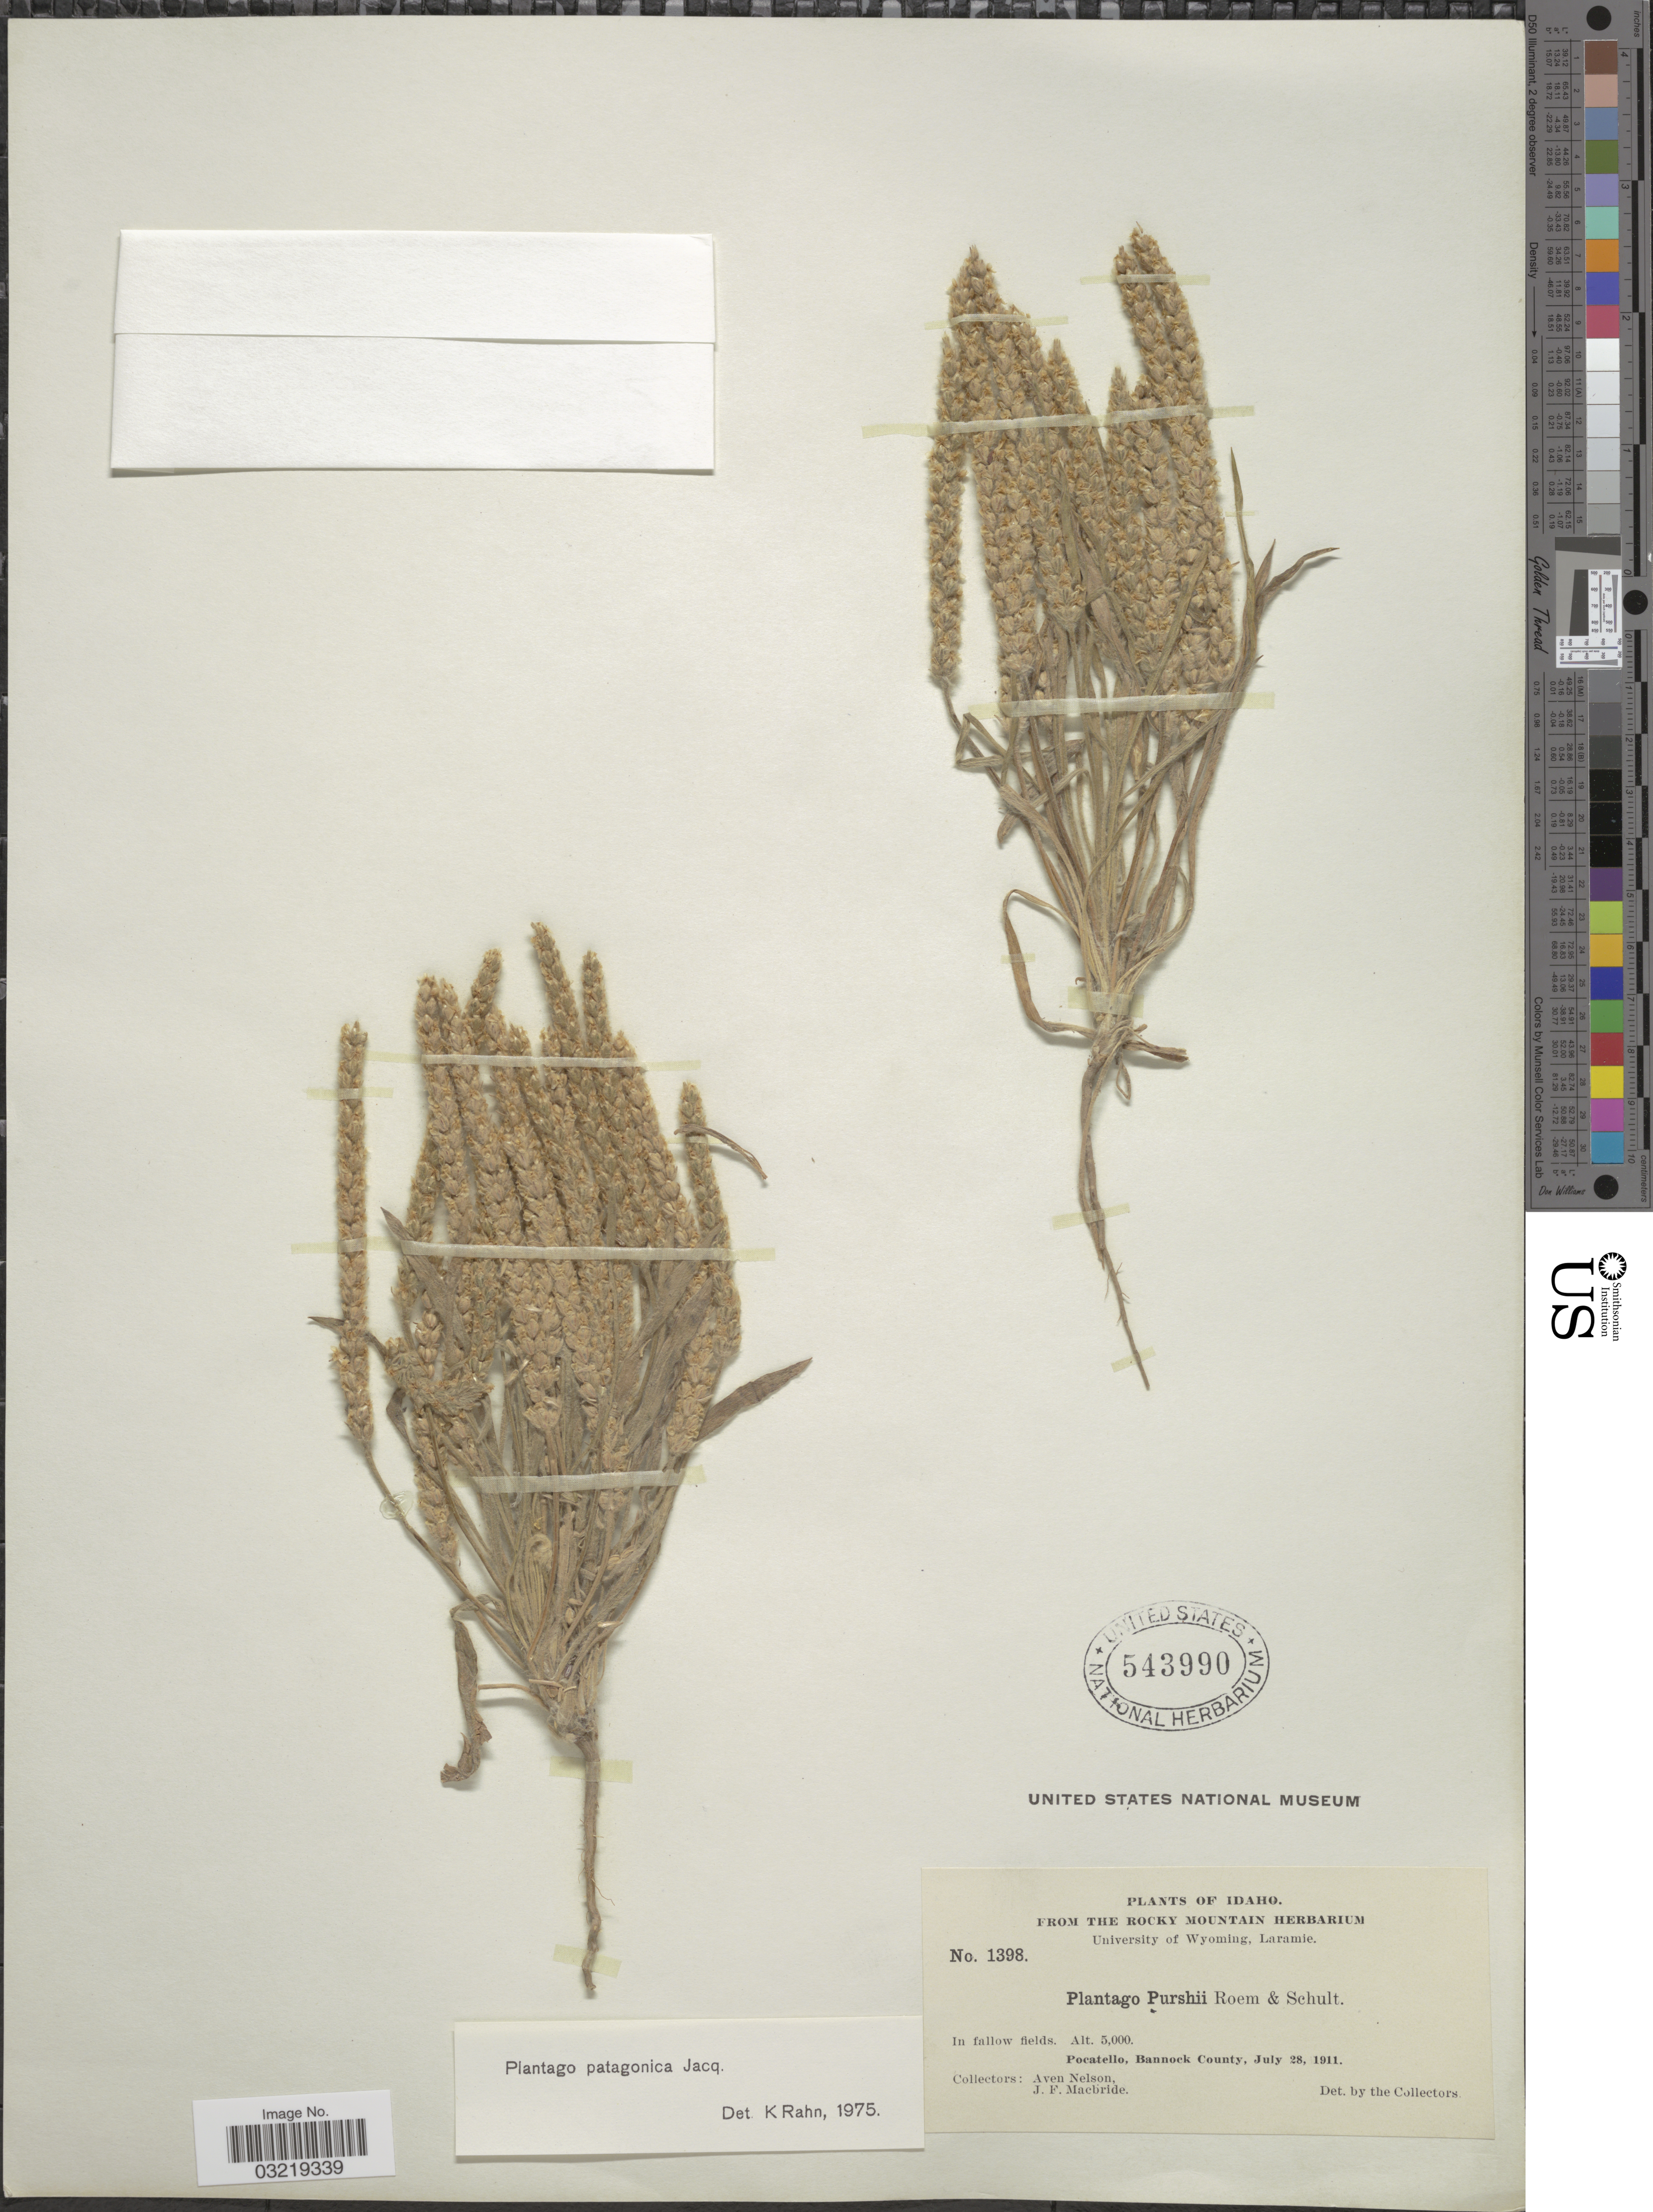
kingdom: Plantae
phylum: Tracheophyta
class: Magnoliopsida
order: Lamiales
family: Plantaginaceae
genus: Plantago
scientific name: Plantago patagonica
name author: Jacq.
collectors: A. Nelson & J. F. Macbride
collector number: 1398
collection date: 1911-07-28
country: United States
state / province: Idaho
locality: Pocatello, Bannock County.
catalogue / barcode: US 543990